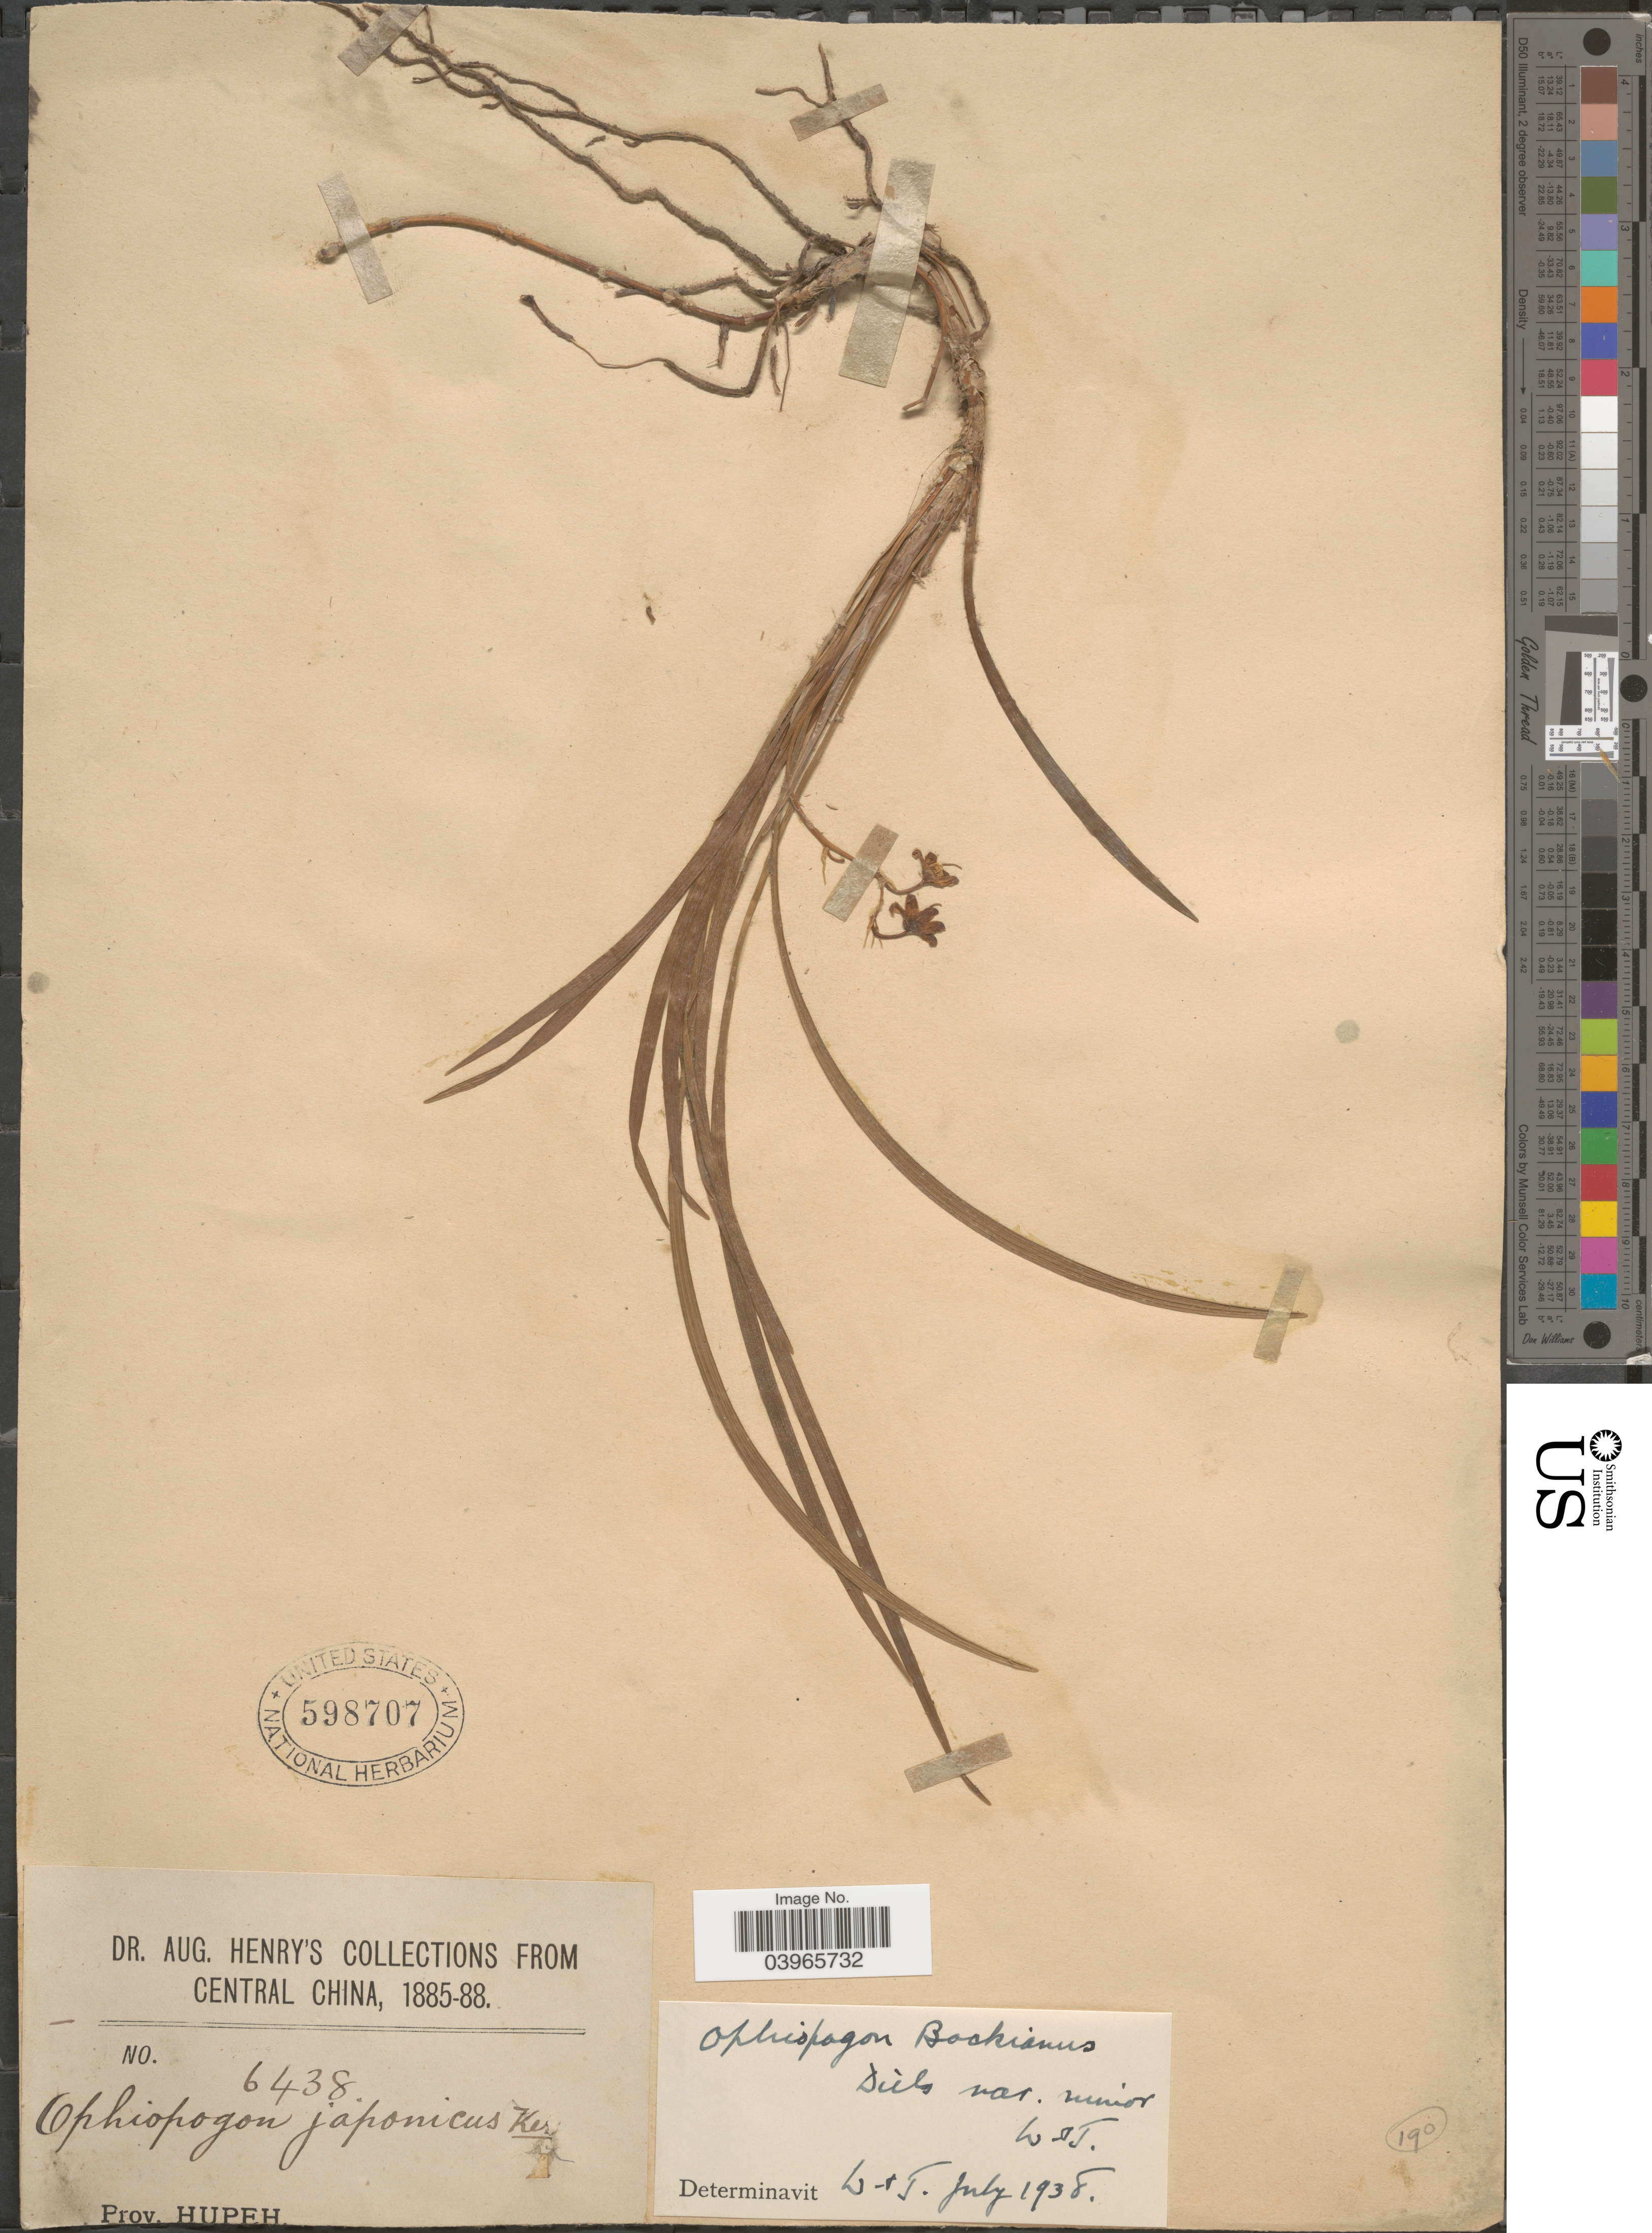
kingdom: Plantae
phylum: Tracheophyta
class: Liliopsida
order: Asparagales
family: Asparagaceae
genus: Ophiopogon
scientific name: Ophiopogon bockianus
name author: Diels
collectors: A. Henry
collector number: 6438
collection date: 1885/1888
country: China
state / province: Hubei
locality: Central China. Prov. Hupeh.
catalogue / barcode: US 598707